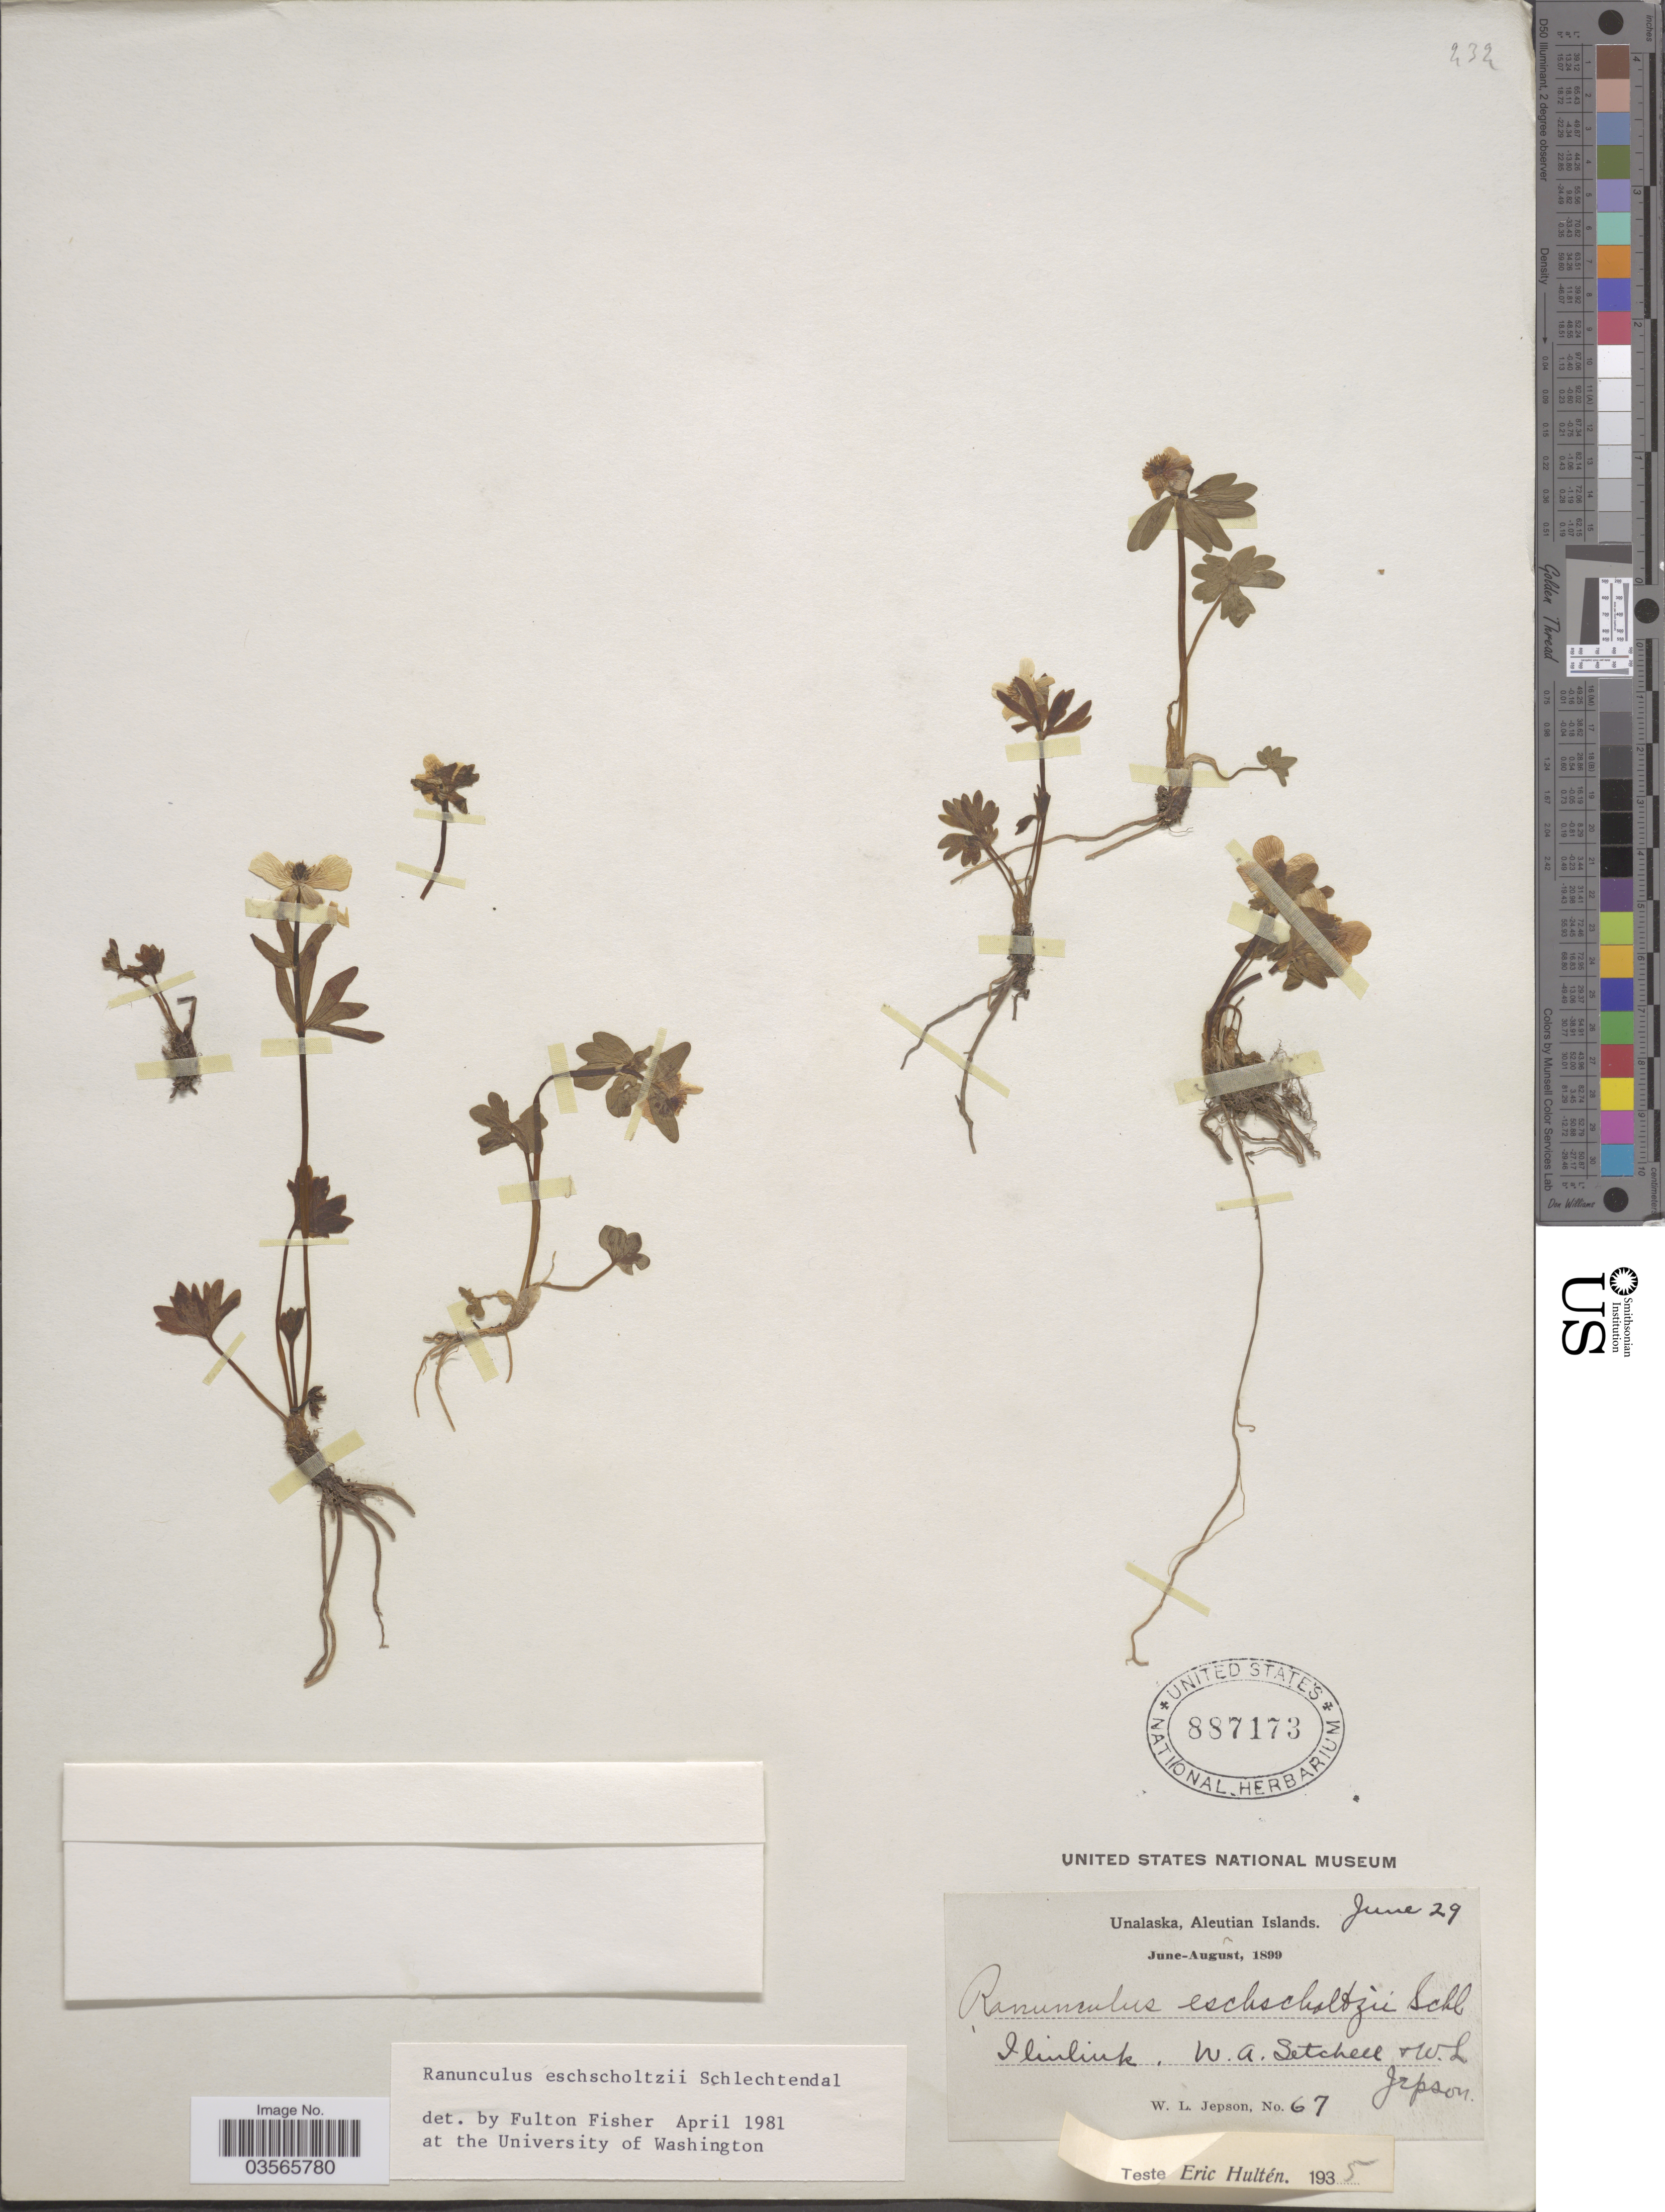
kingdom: Plantae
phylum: Tracheophyta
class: Magnoliopsida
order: Ranunculales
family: Ranunculaceae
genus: Ranunculus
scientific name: Ranunculus eschscholtzii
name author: Schltdl.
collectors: W. Setchell & W. L. Jepson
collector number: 67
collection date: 1899-06-29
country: United States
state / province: Alaska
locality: Unalaska, Aleutian Islands. Iliuliuk.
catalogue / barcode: US 887173